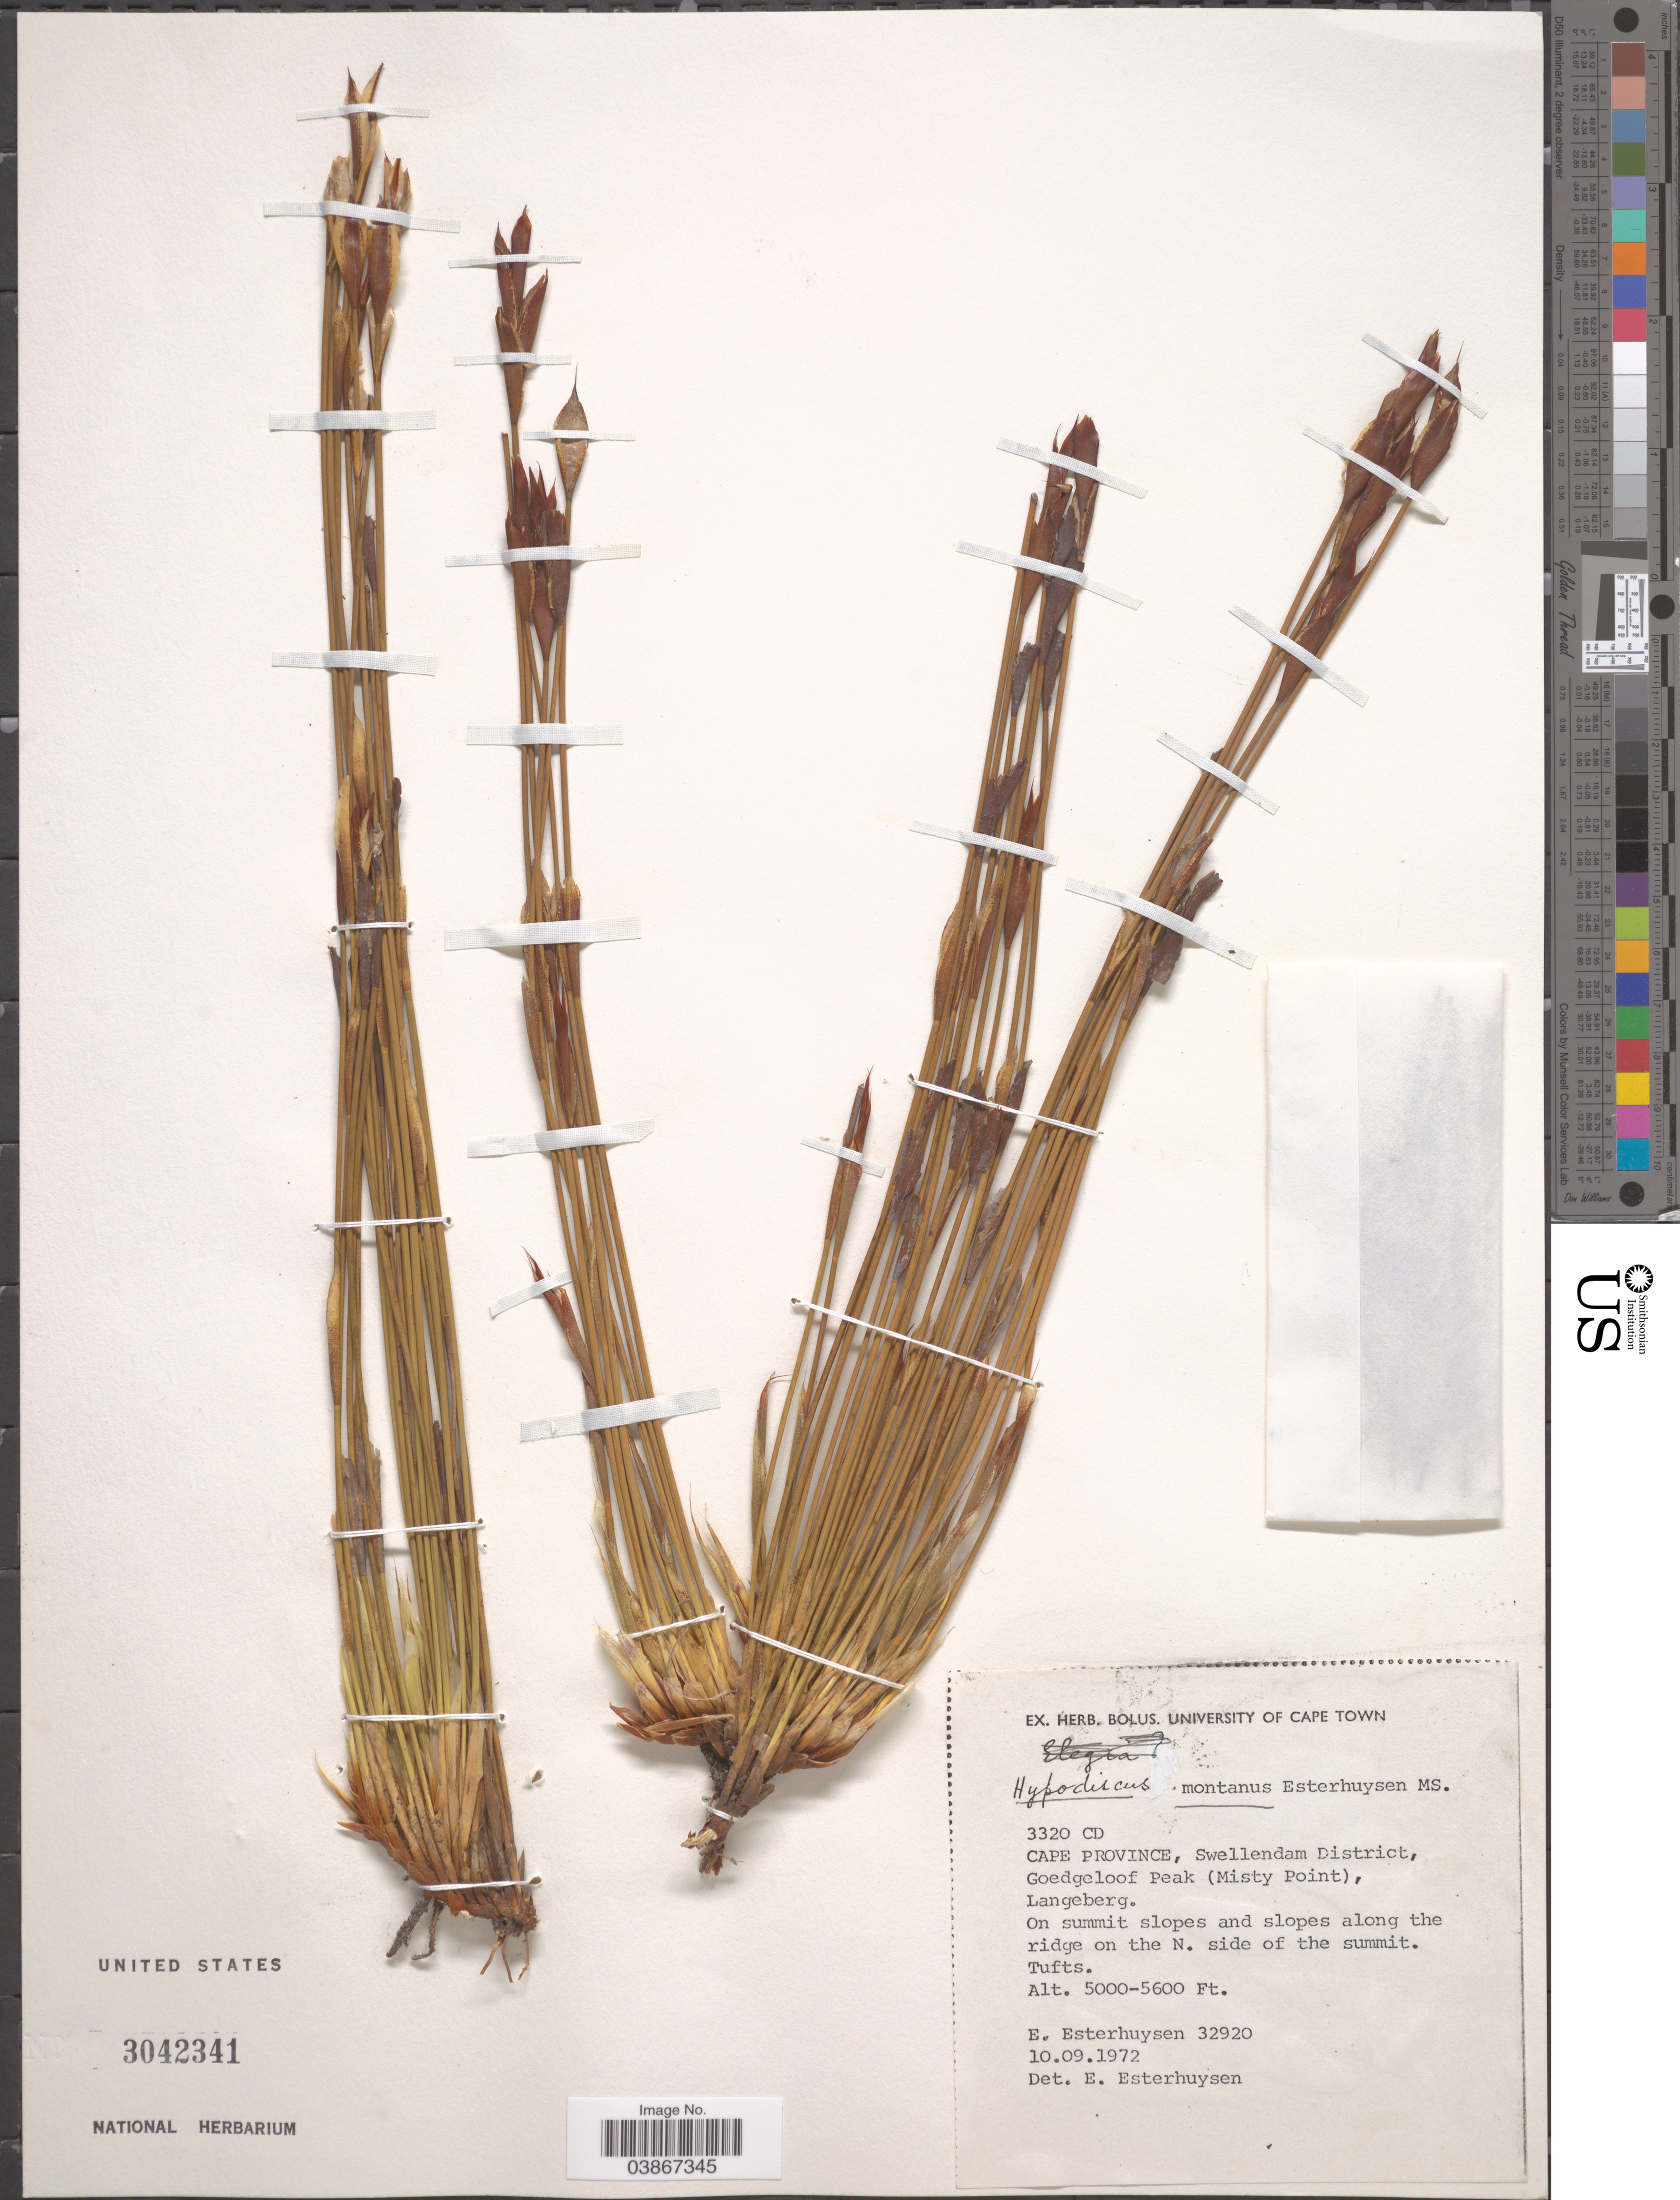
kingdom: Plantae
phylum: Tracheophyta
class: Liliopsida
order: Poales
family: Restionaceae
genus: Hypodiscus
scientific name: Hypodiscus montanus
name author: Esterh.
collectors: E. E. Esterhuysen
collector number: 32920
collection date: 1972-09-10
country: South Africa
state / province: Western Cape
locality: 3320 CD, Swellendam District. Goedgeloof Peak (Misty Point), Langeberg. On summit slopes and slopes along the ridge on the N. side of the summit. Tufts.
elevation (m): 1524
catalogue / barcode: US 3042341